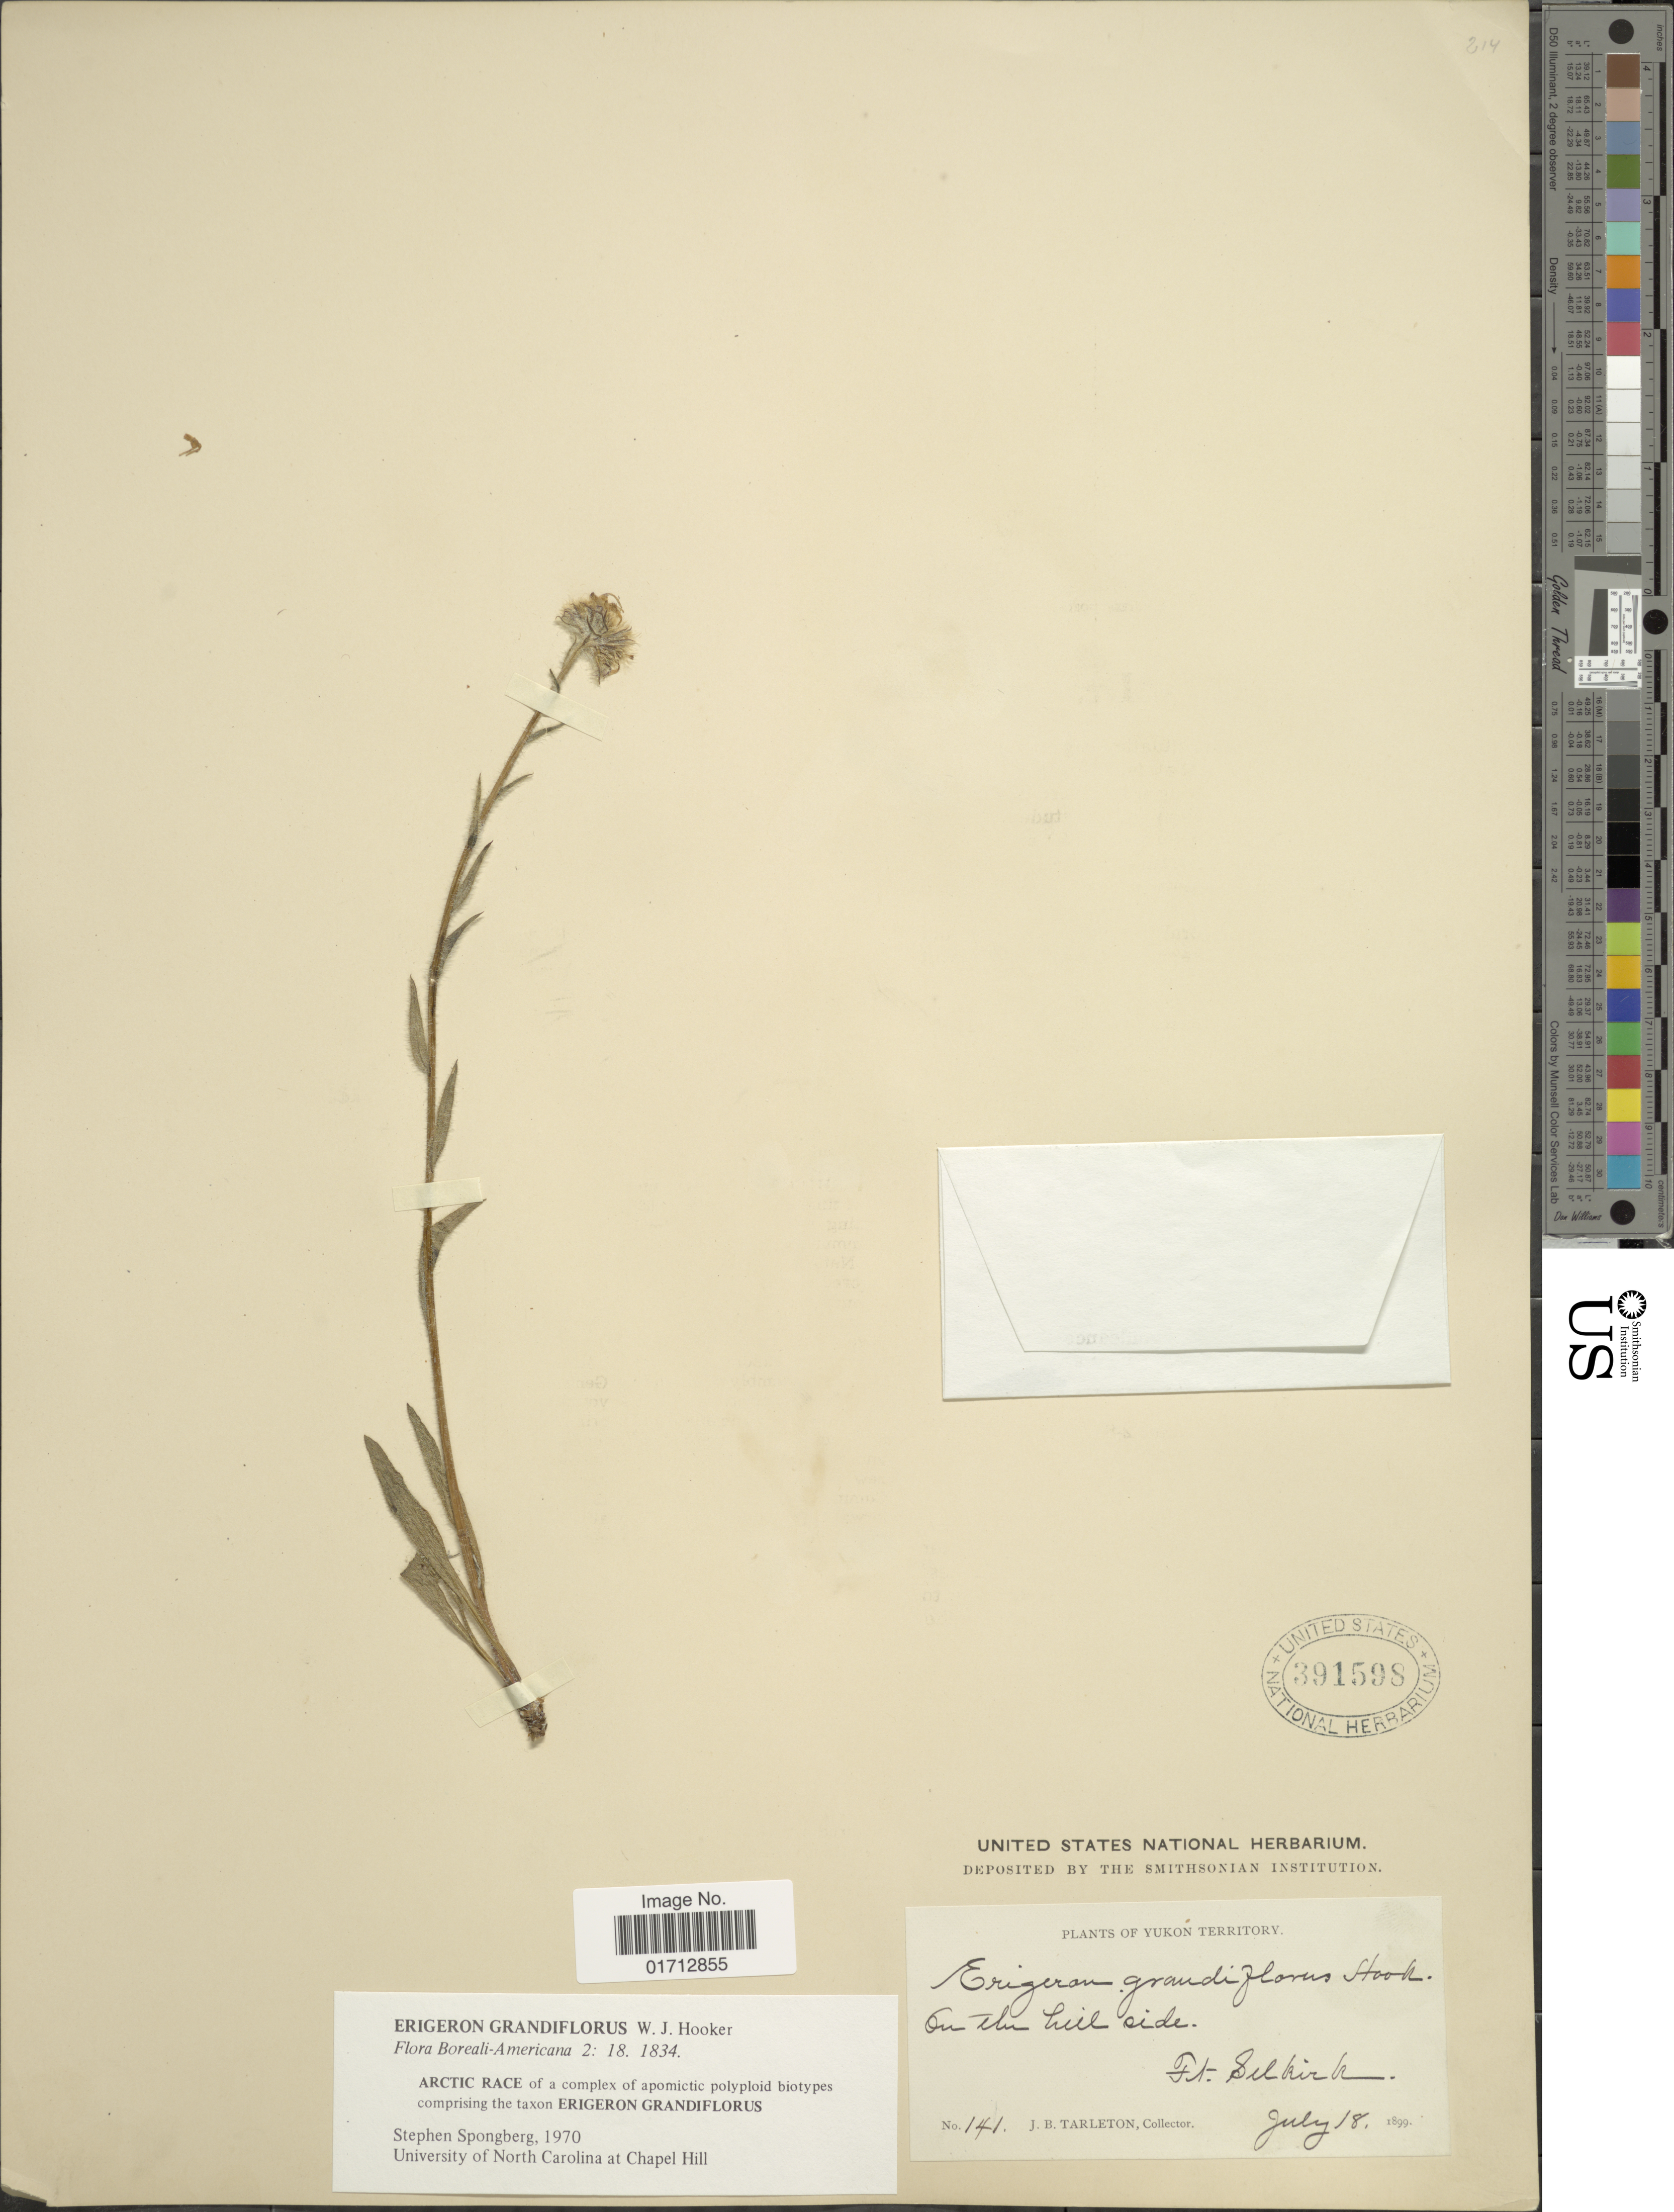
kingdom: Plantae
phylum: Tracheophyta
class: Magnoliopsida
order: Asterales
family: Asteraceae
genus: Erigeron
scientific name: Erigeron grandiflorus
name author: Hook.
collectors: J. Tarleton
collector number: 141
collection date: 1899-07-18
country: Canada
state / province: Yukon Territory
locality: On the hillside, Ft. Selkirk.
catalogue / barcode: US 391598